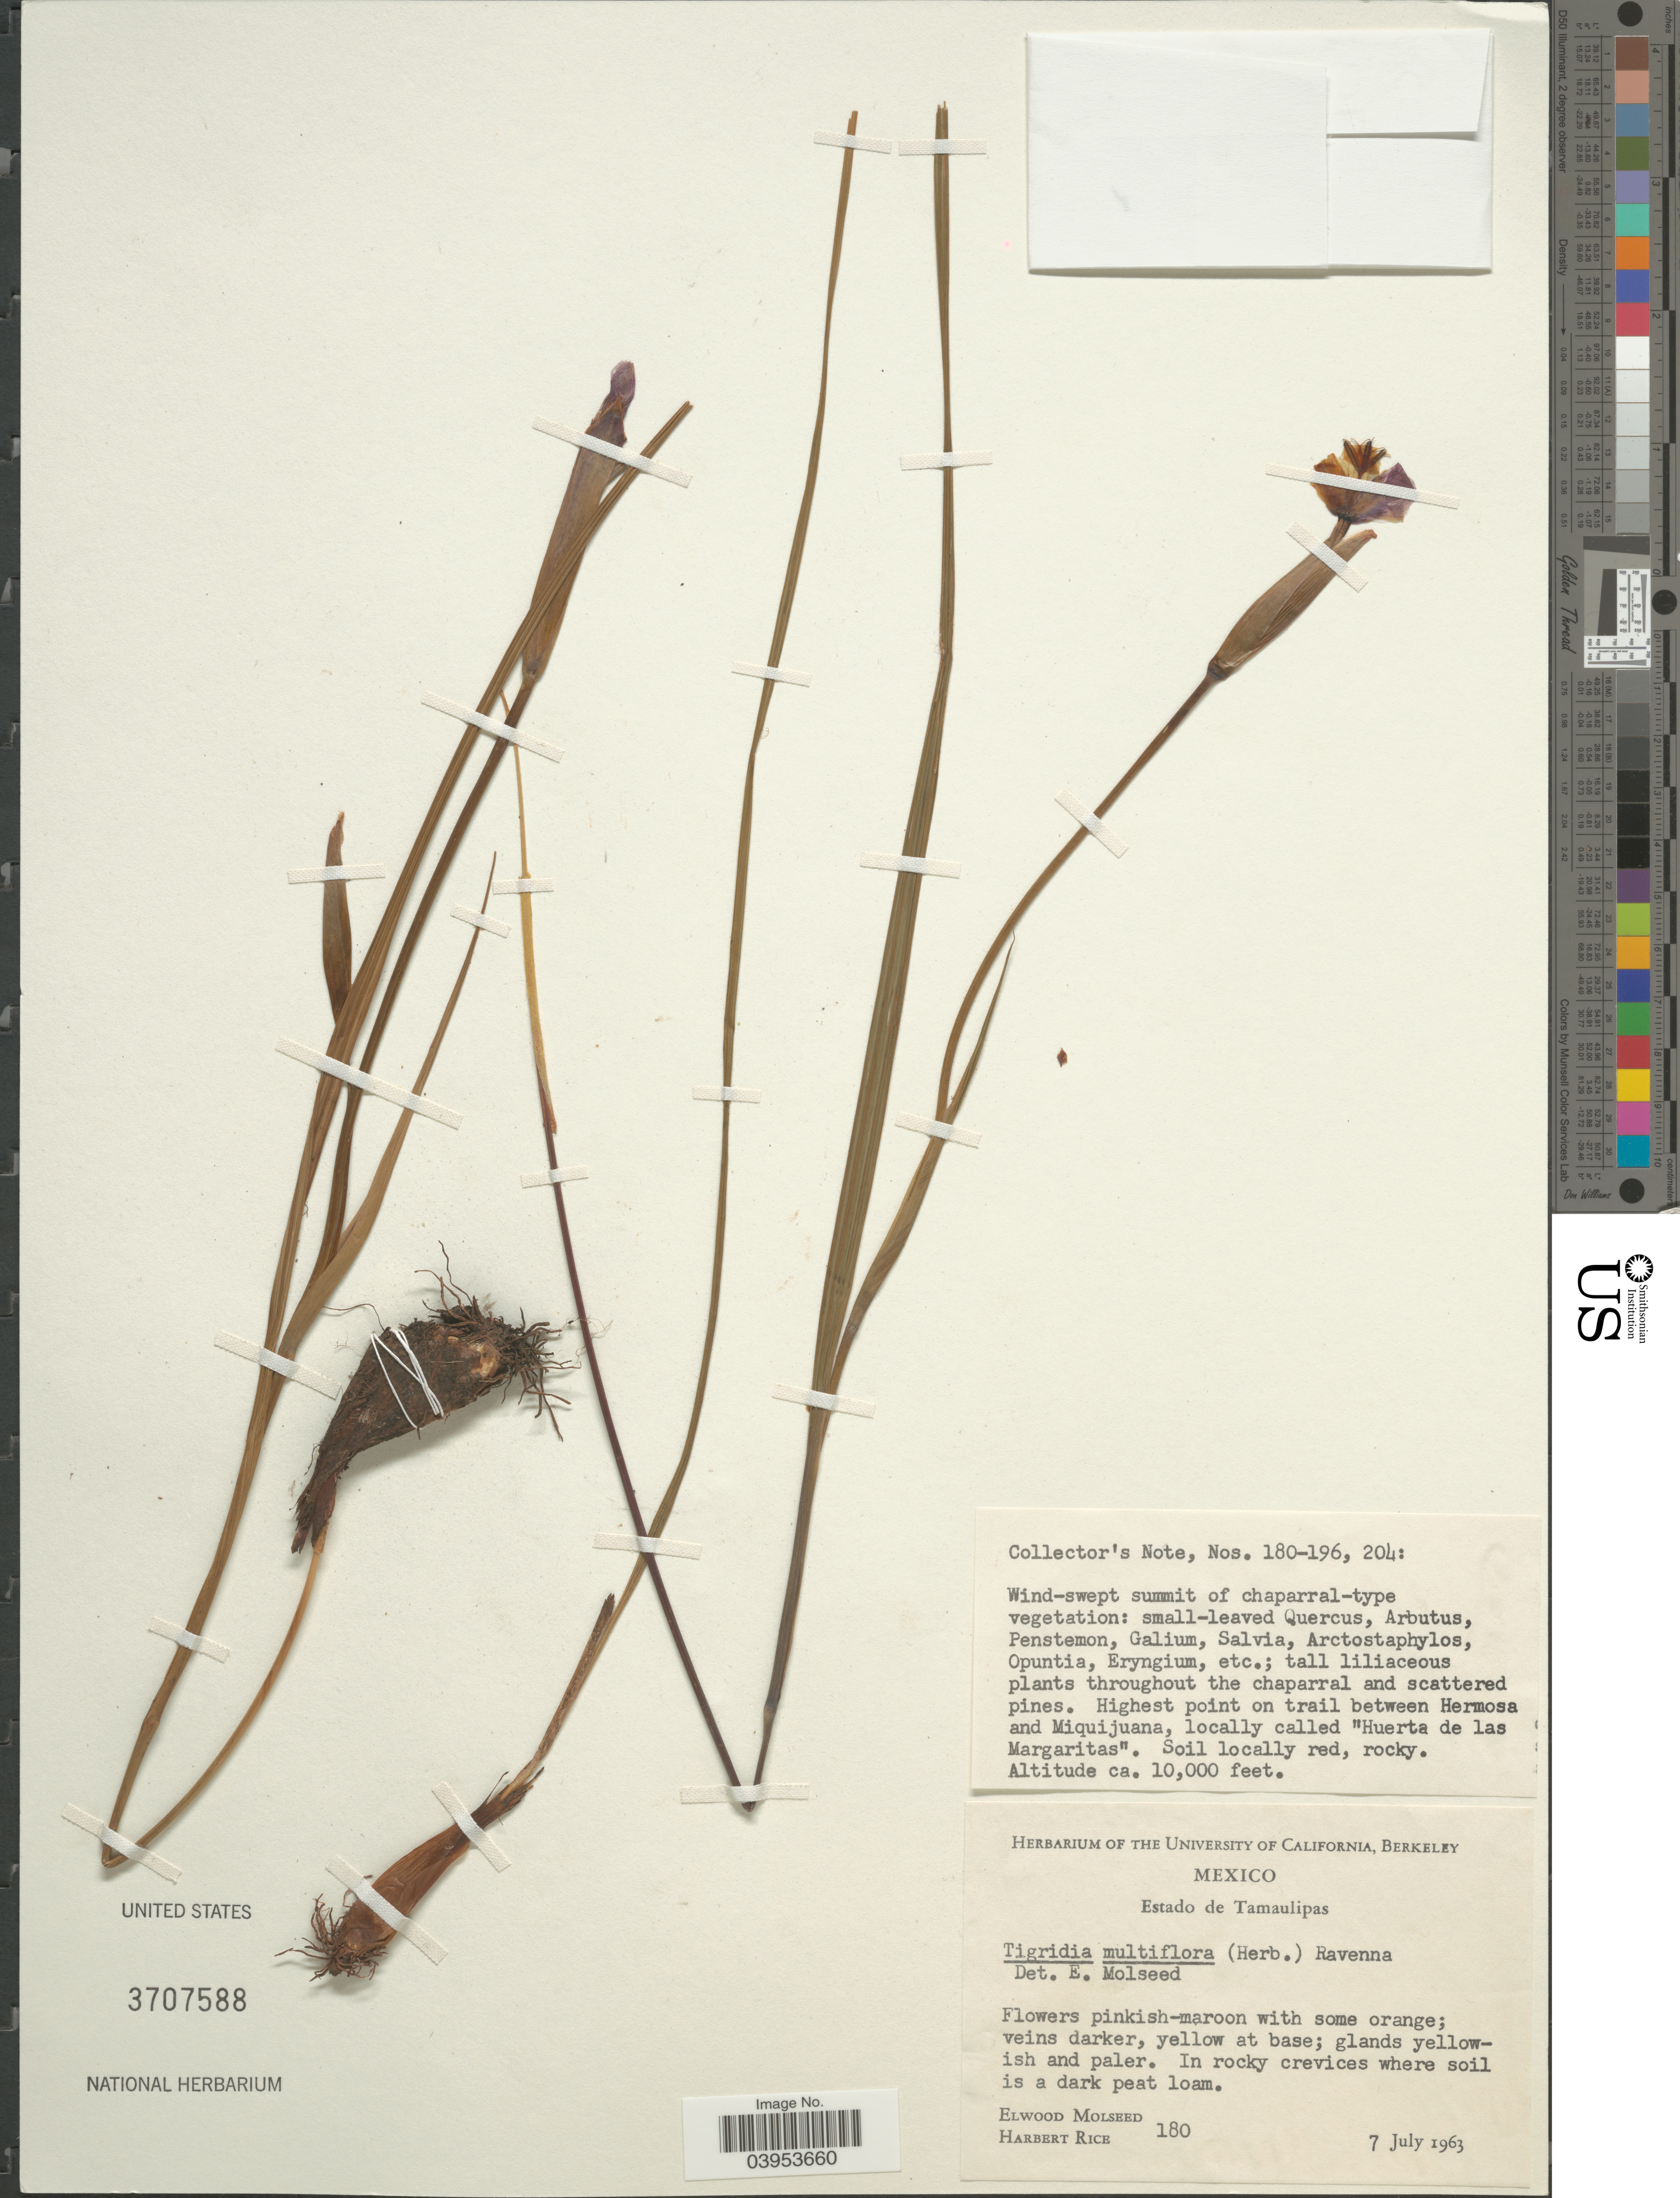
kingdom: Plantae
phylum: Tracheophyta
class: Liliopsida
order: Asparagales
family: Iridaceae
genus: Tigridia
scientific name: Tigridia multiflora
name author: (Baker) Ravenna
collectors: E. Molseed & H. Rice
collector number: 180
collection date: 1963-07-07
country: Mexico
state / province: Tamaulipas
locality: Highest point on trail between Hermosa and Miquijuana.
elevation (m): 3048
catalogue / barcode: US 3707588